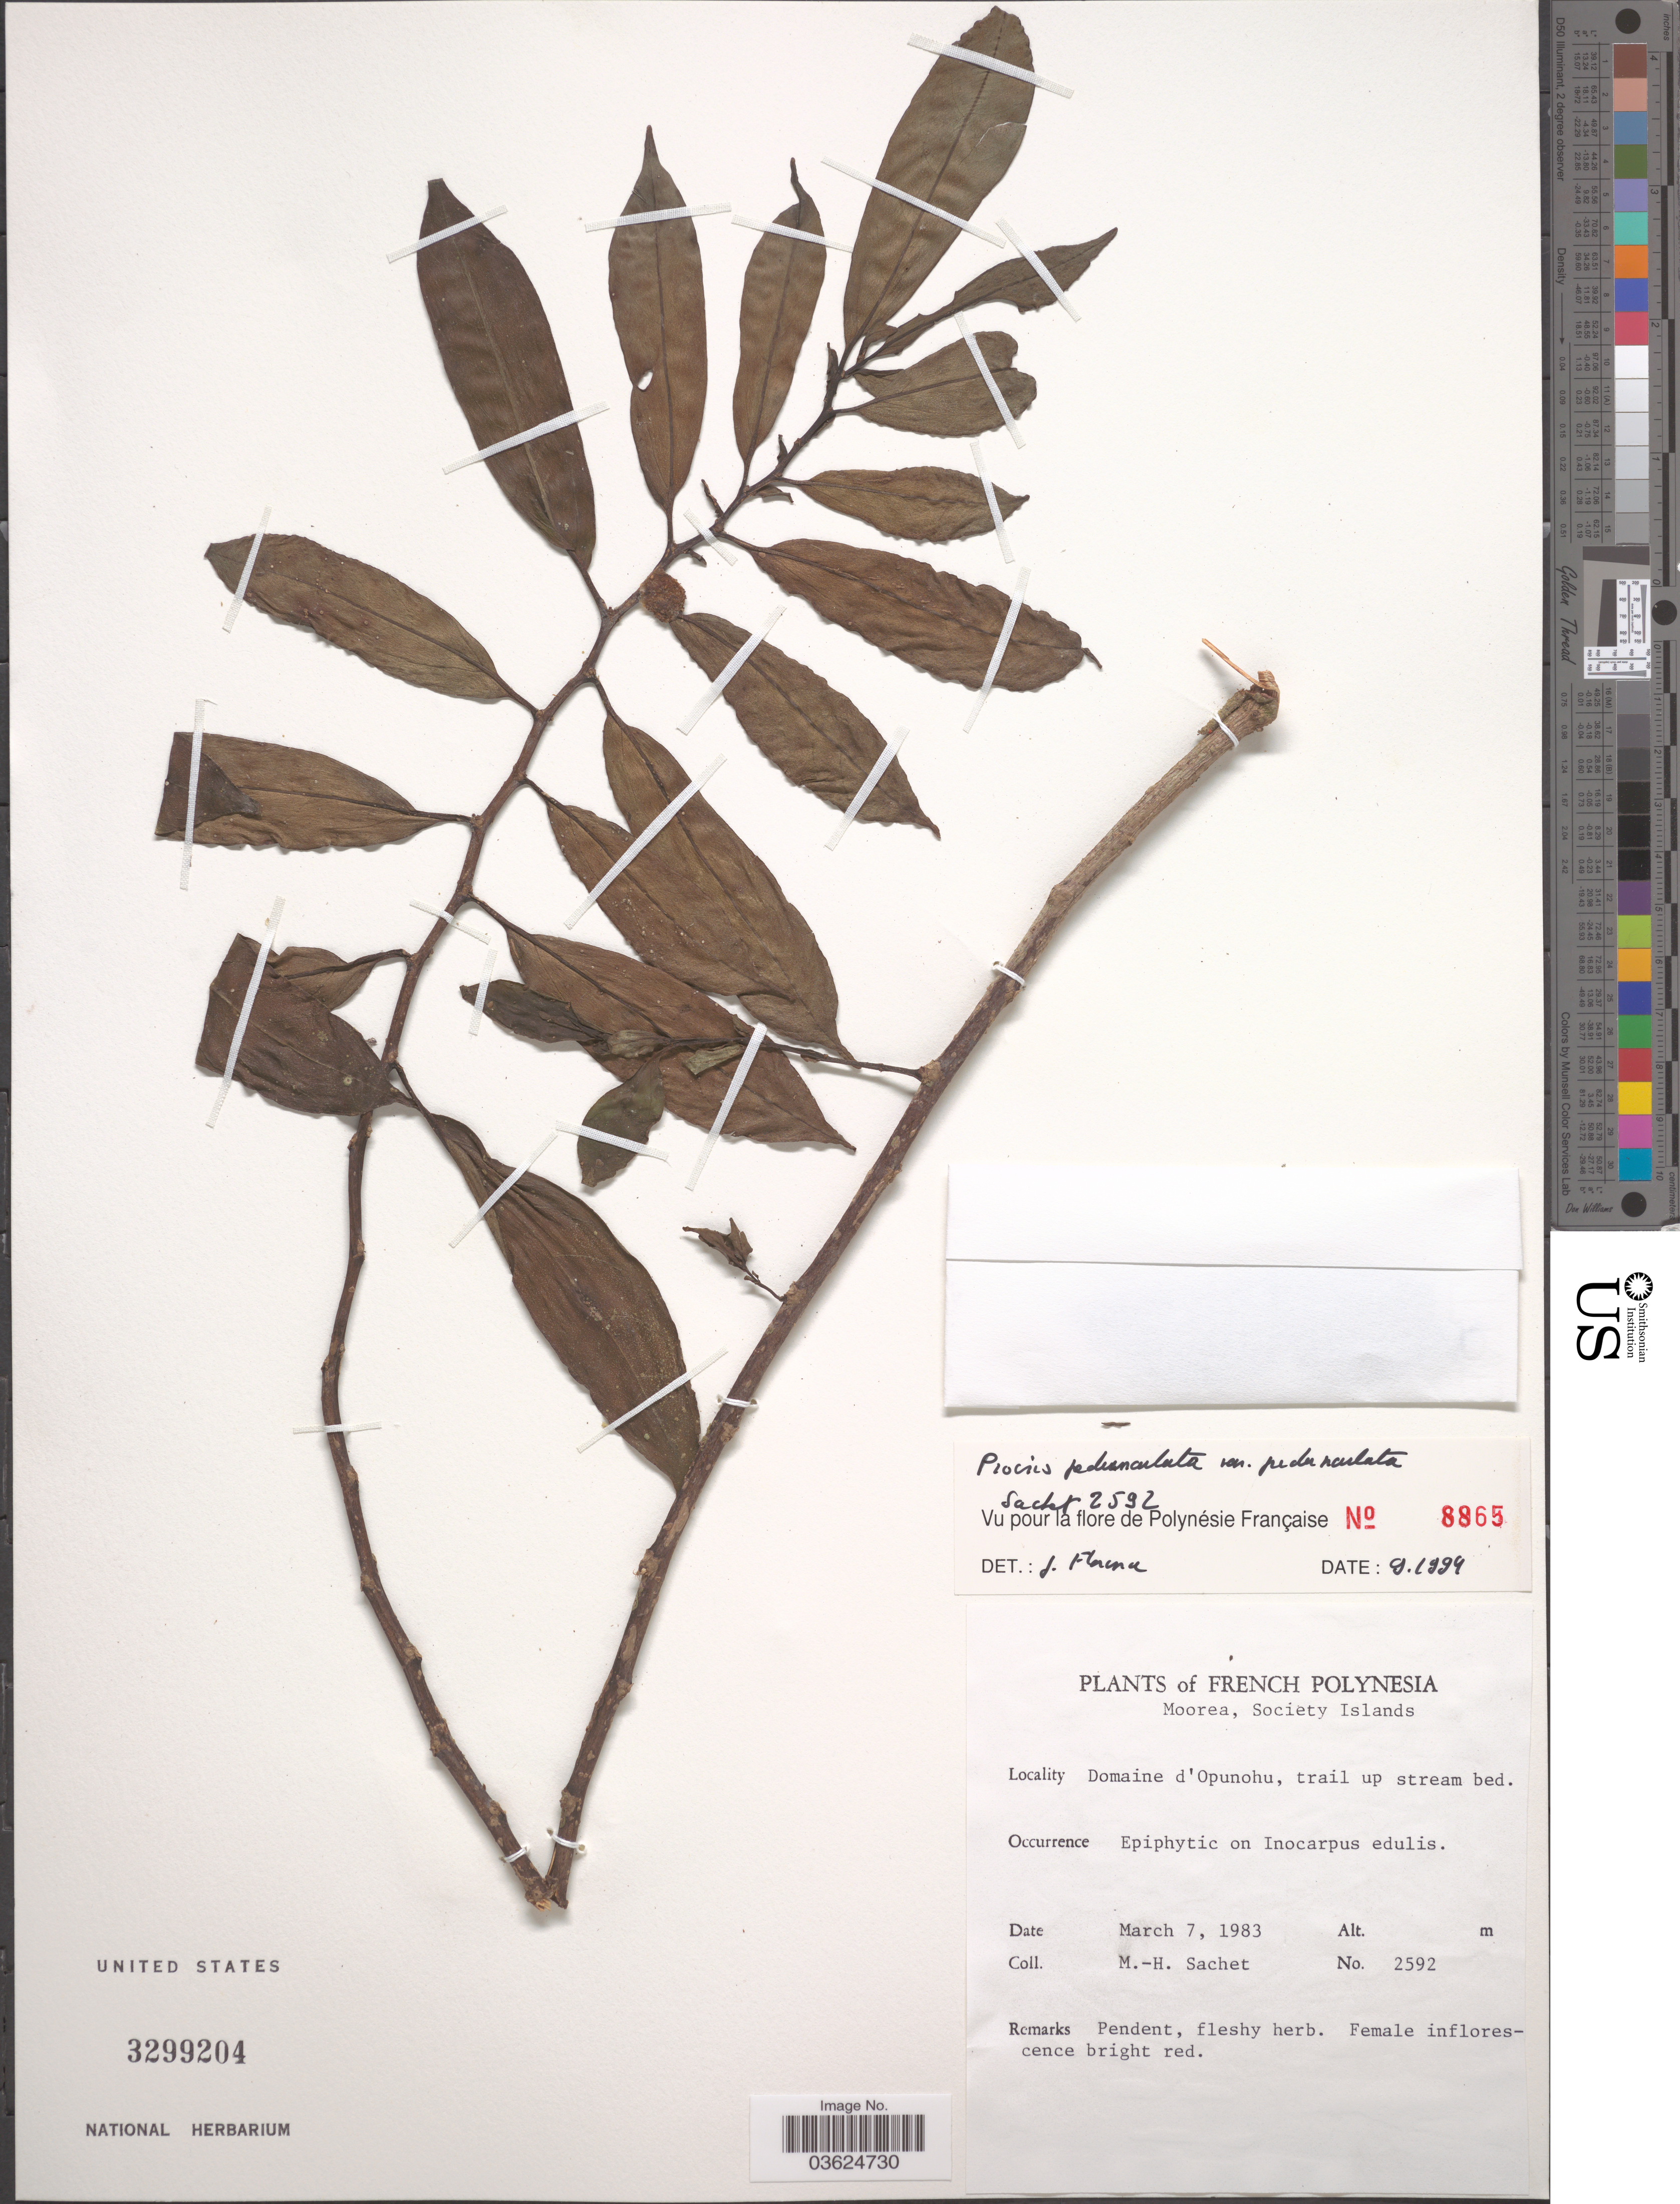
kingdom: Plantae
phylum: Tracheophyta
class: Magnoliopsida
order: Rosales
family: Urticaceae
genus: Procris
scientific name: Procris pedunculata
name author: (J.R. Forst. & G. Forst.) Wedd.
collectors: M.-H. Sachet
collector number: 2592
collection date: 1983-03-07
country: French Polynesia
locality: Moorea, Society Islands. Domaine d'Opunohu, trail up stream bed.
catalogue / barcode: US 3299204